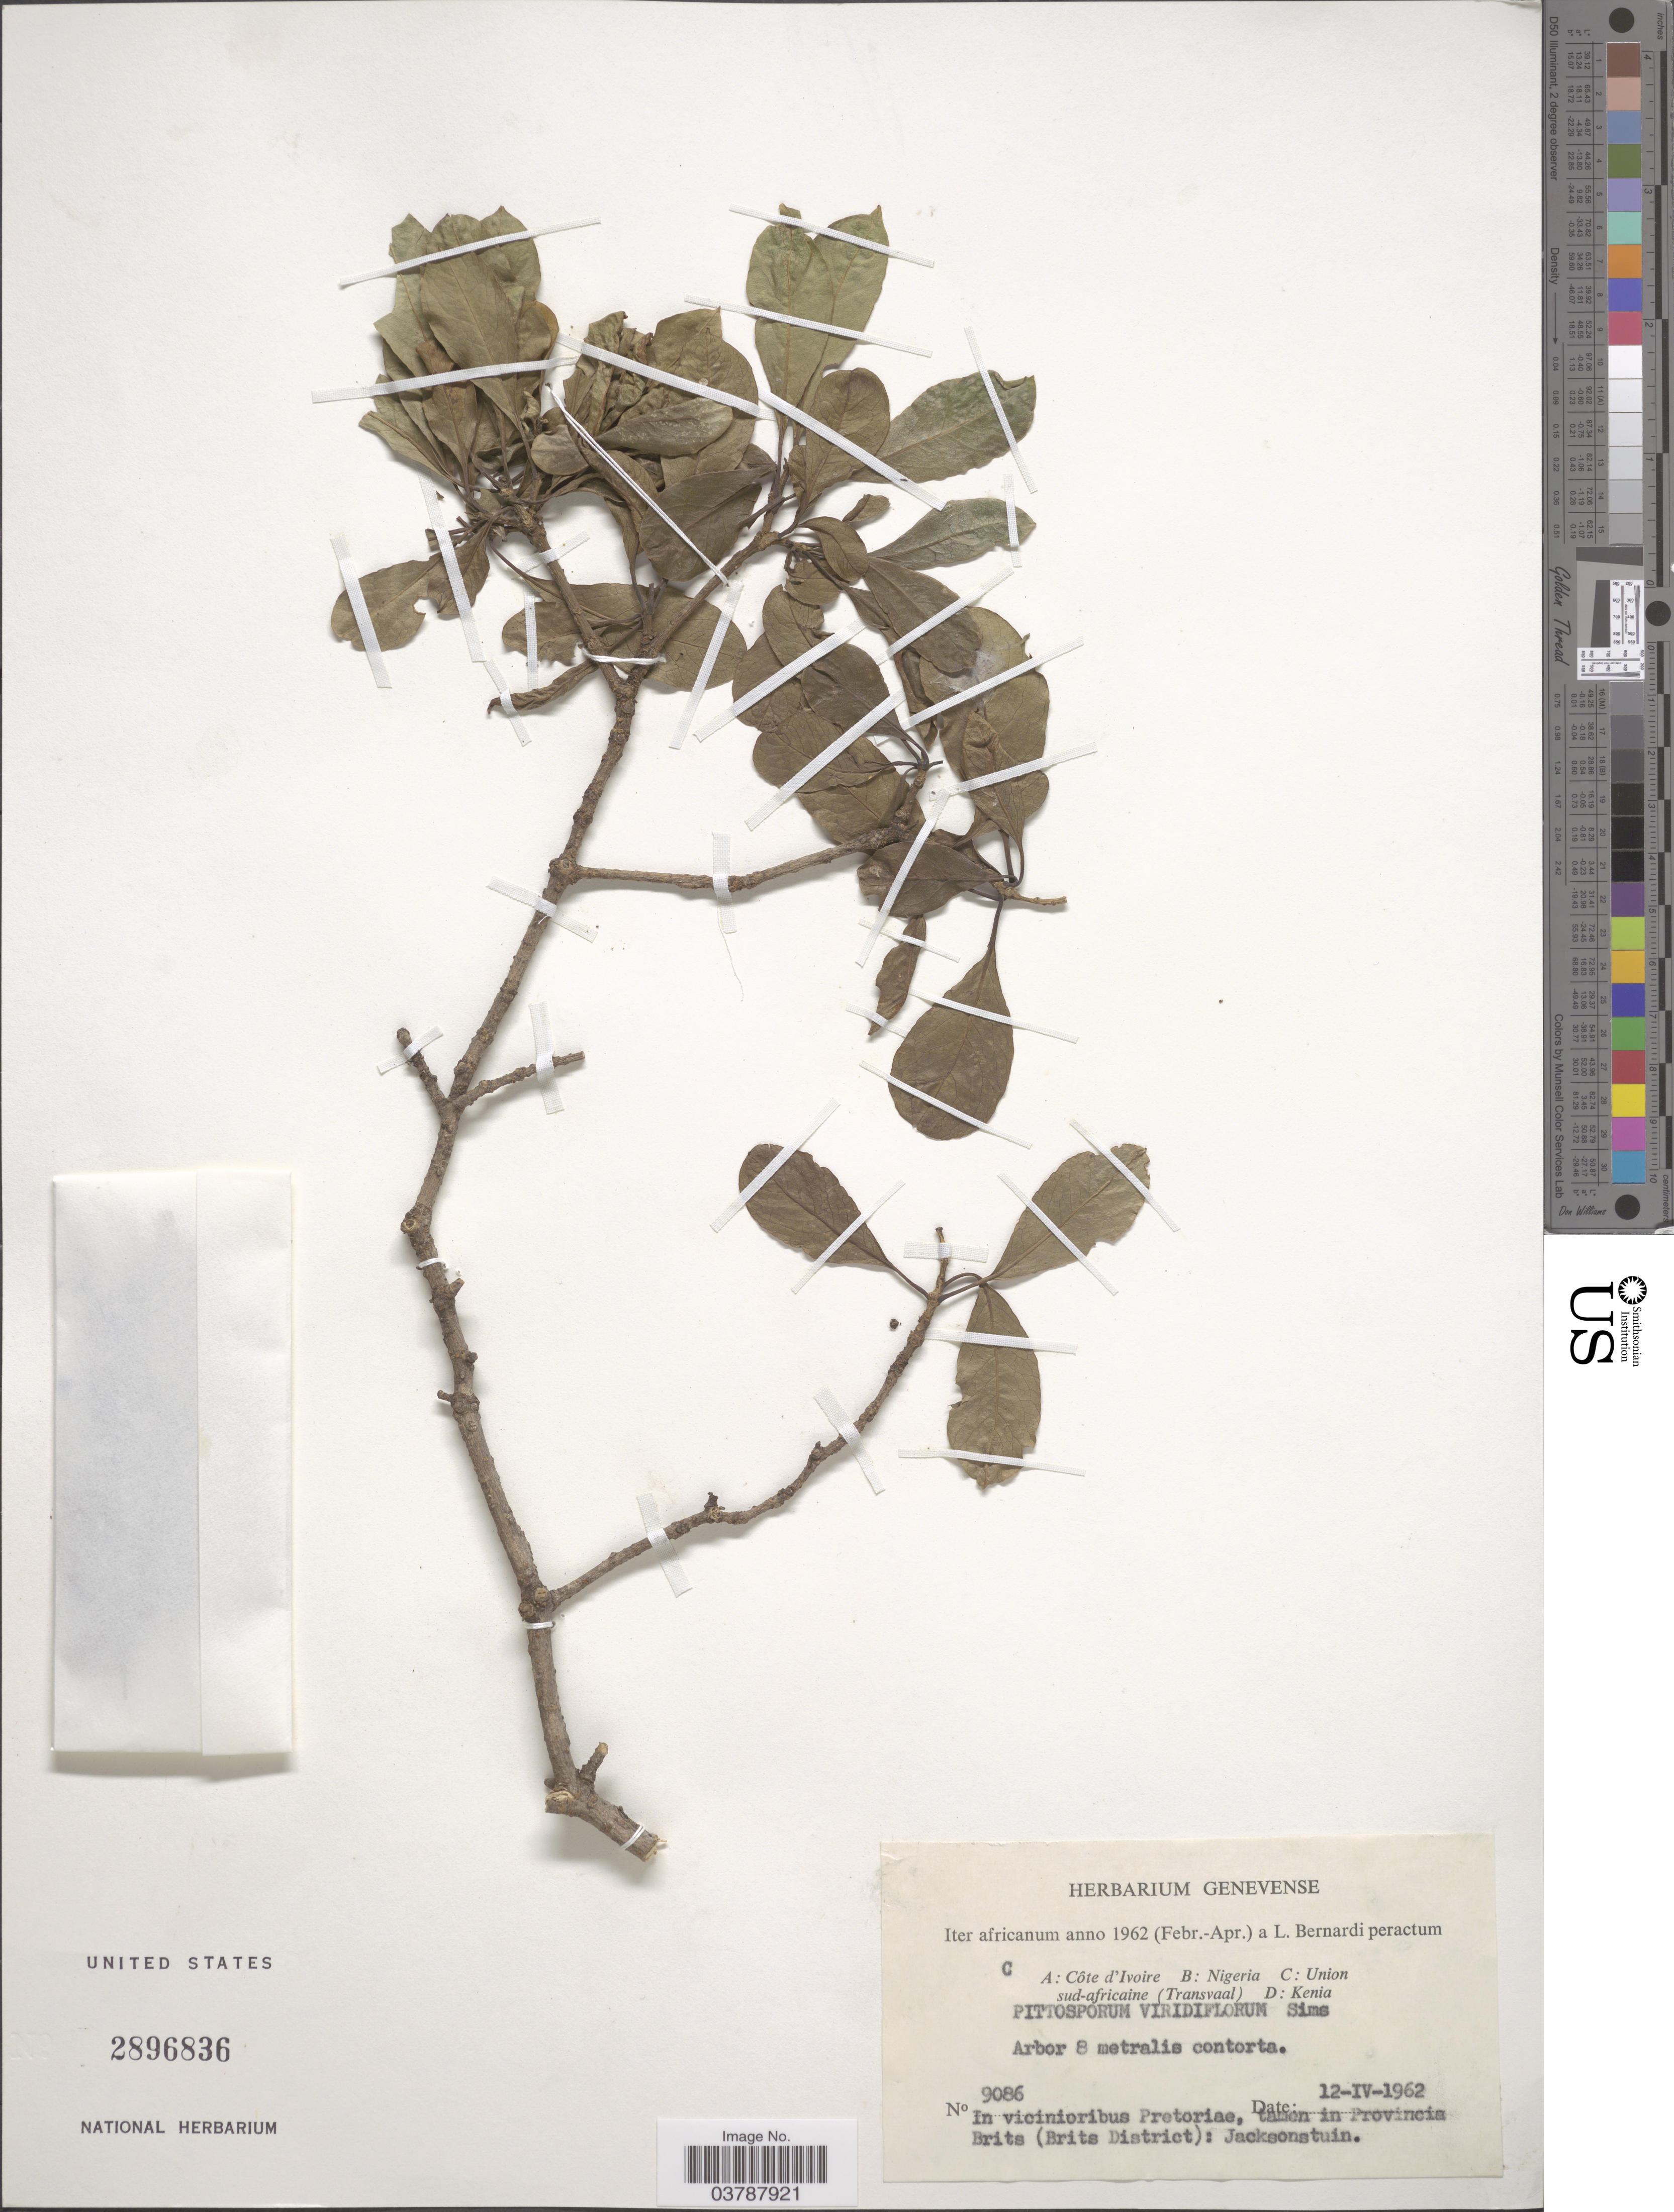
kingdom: Plantae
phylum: Tracheophyta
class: Magnoliopsida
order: Apiales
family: Pittosporaceae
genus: Pittosporum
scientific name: Pittosporum viridiflorum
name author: Sims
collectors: L. Bernardi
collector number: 9086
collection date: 1962-04-12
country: South Africa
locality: Union sud-africaine (Transvaal). In vicinioribus Pretoriae, tamen in Provincia Brits (Brits District): Jacksonstuin.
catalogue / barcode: US 2896836